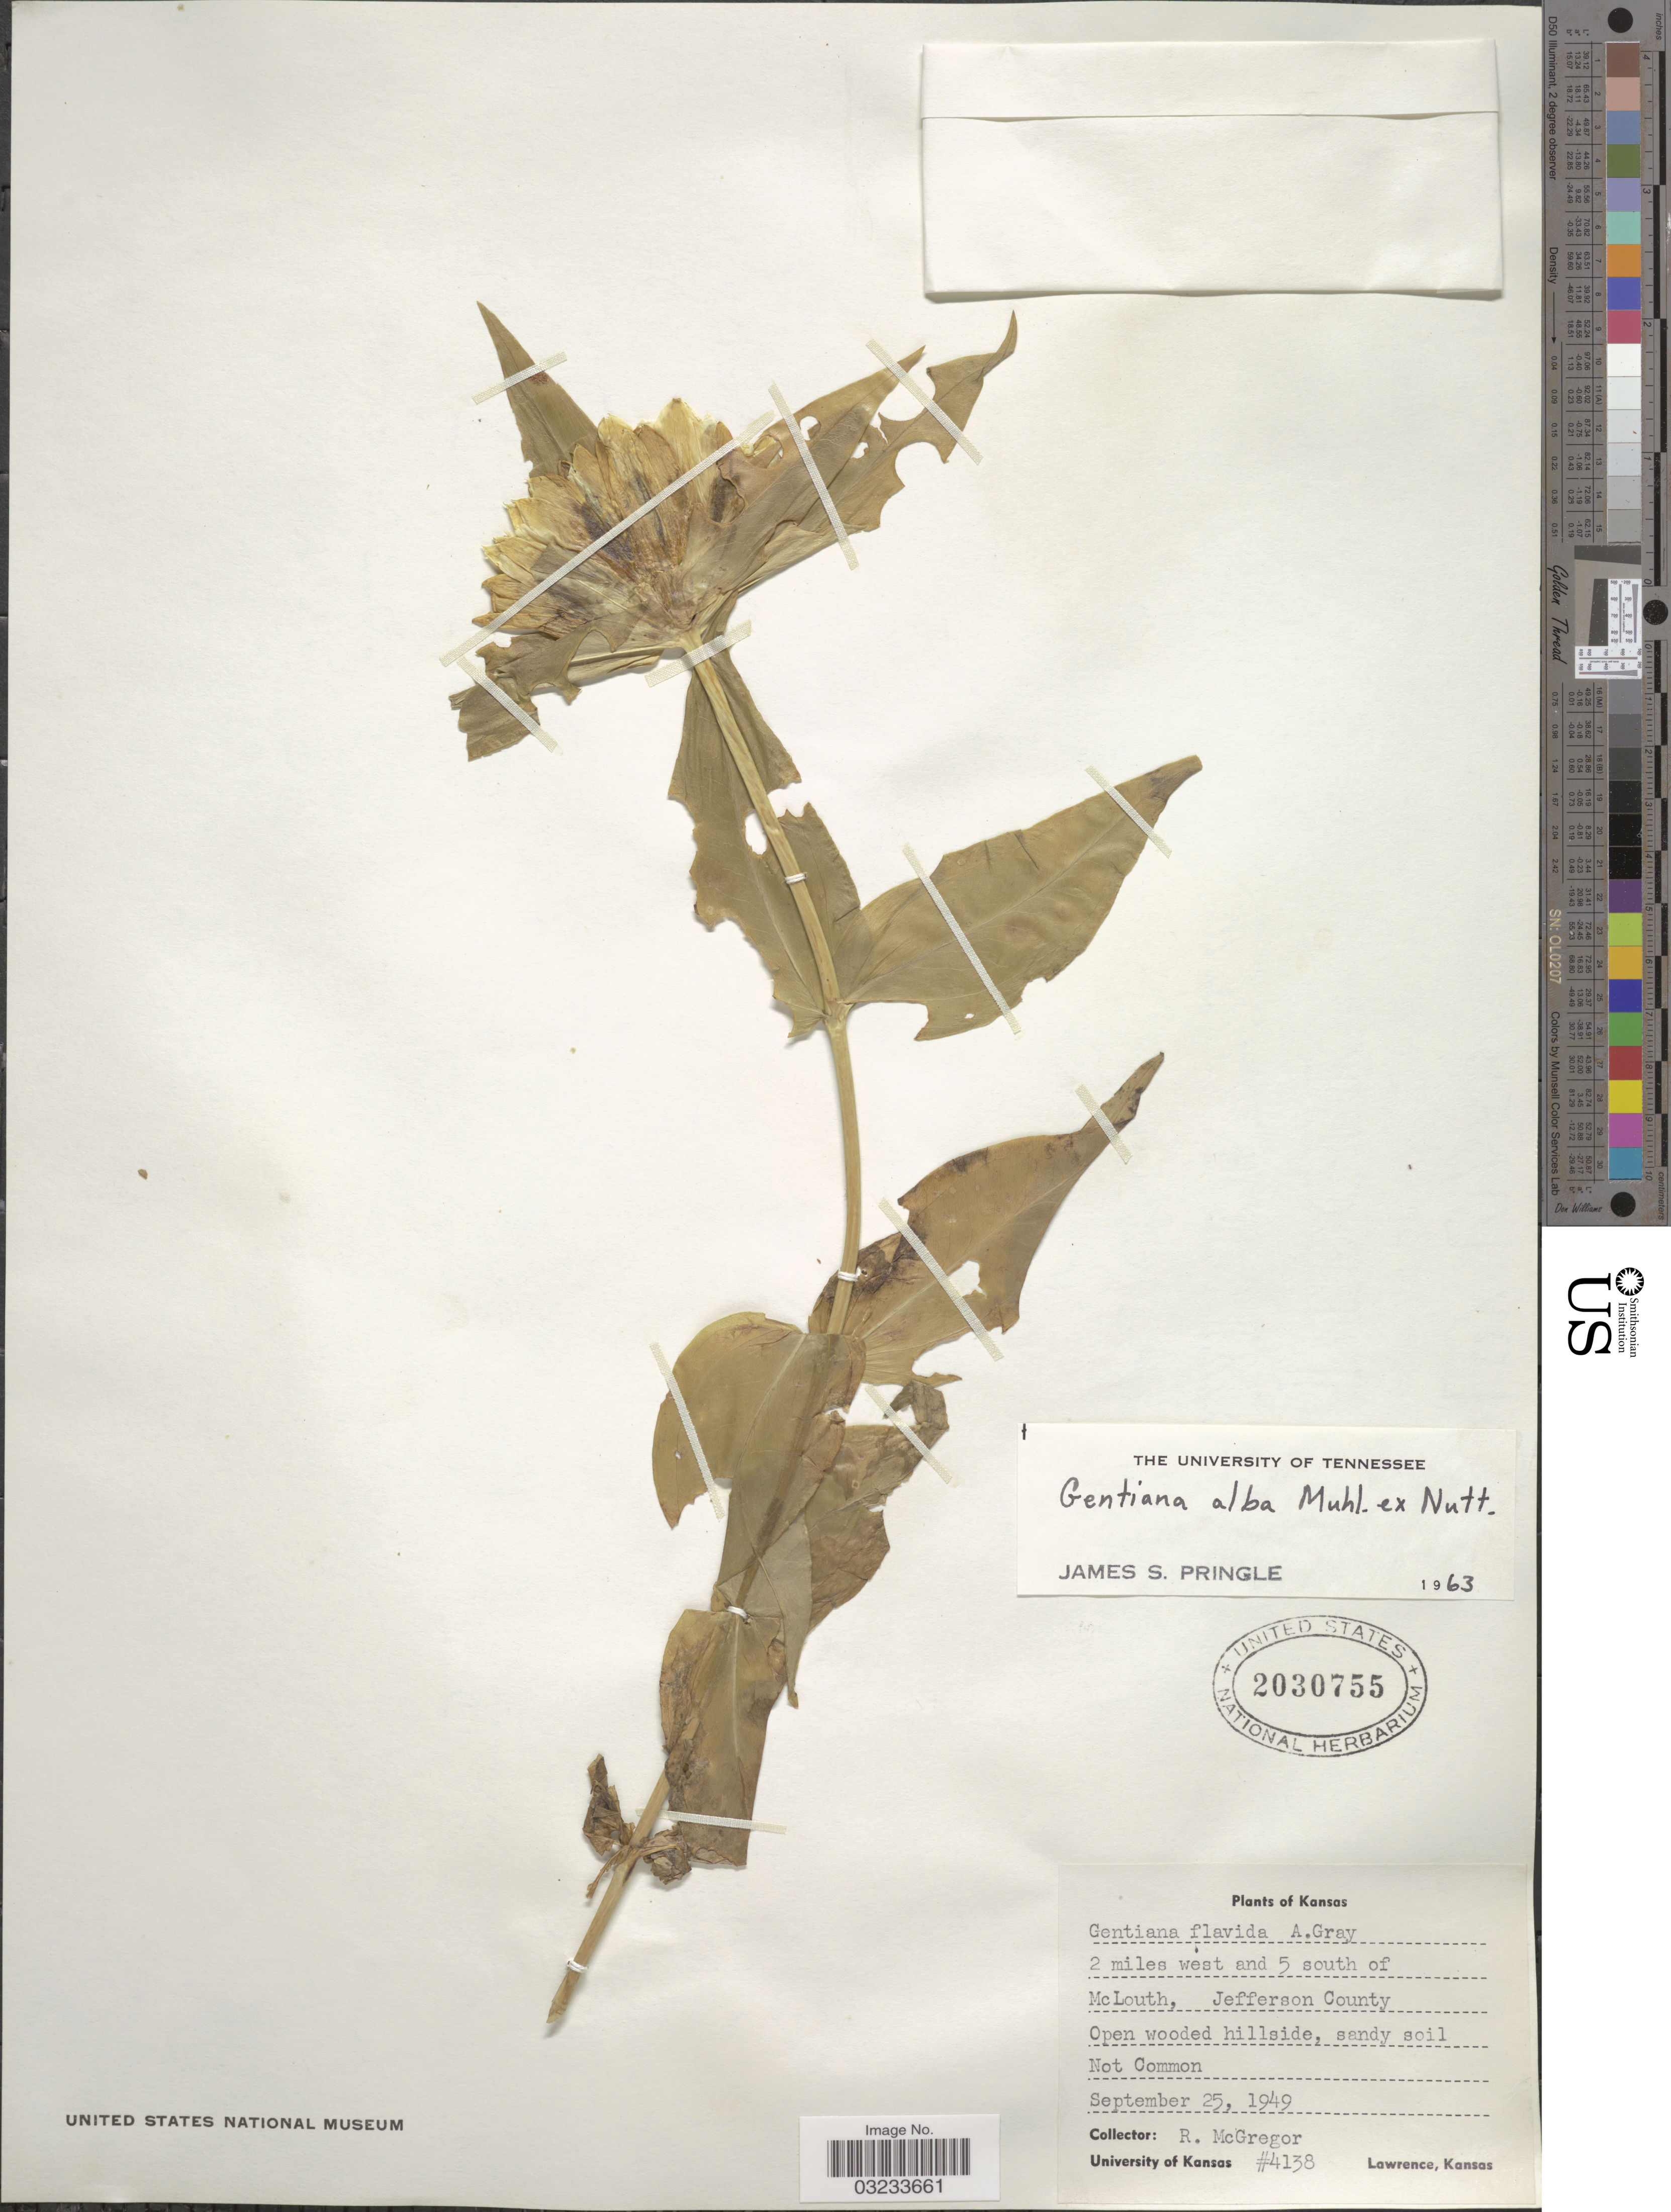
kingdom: Plantae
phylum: Tracheophyta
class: Magnoliopsida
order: Gentianales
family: Gentianaceae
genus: Gentiana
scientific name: Gentiana alba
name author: Muhl. ex J. McNab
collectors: R. McGregor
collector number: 4138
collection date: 1949-09-25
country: United States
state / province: Kansas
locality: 2 miles west and 5 south of McLouth, Jefferson County.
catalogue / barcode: US 2030755